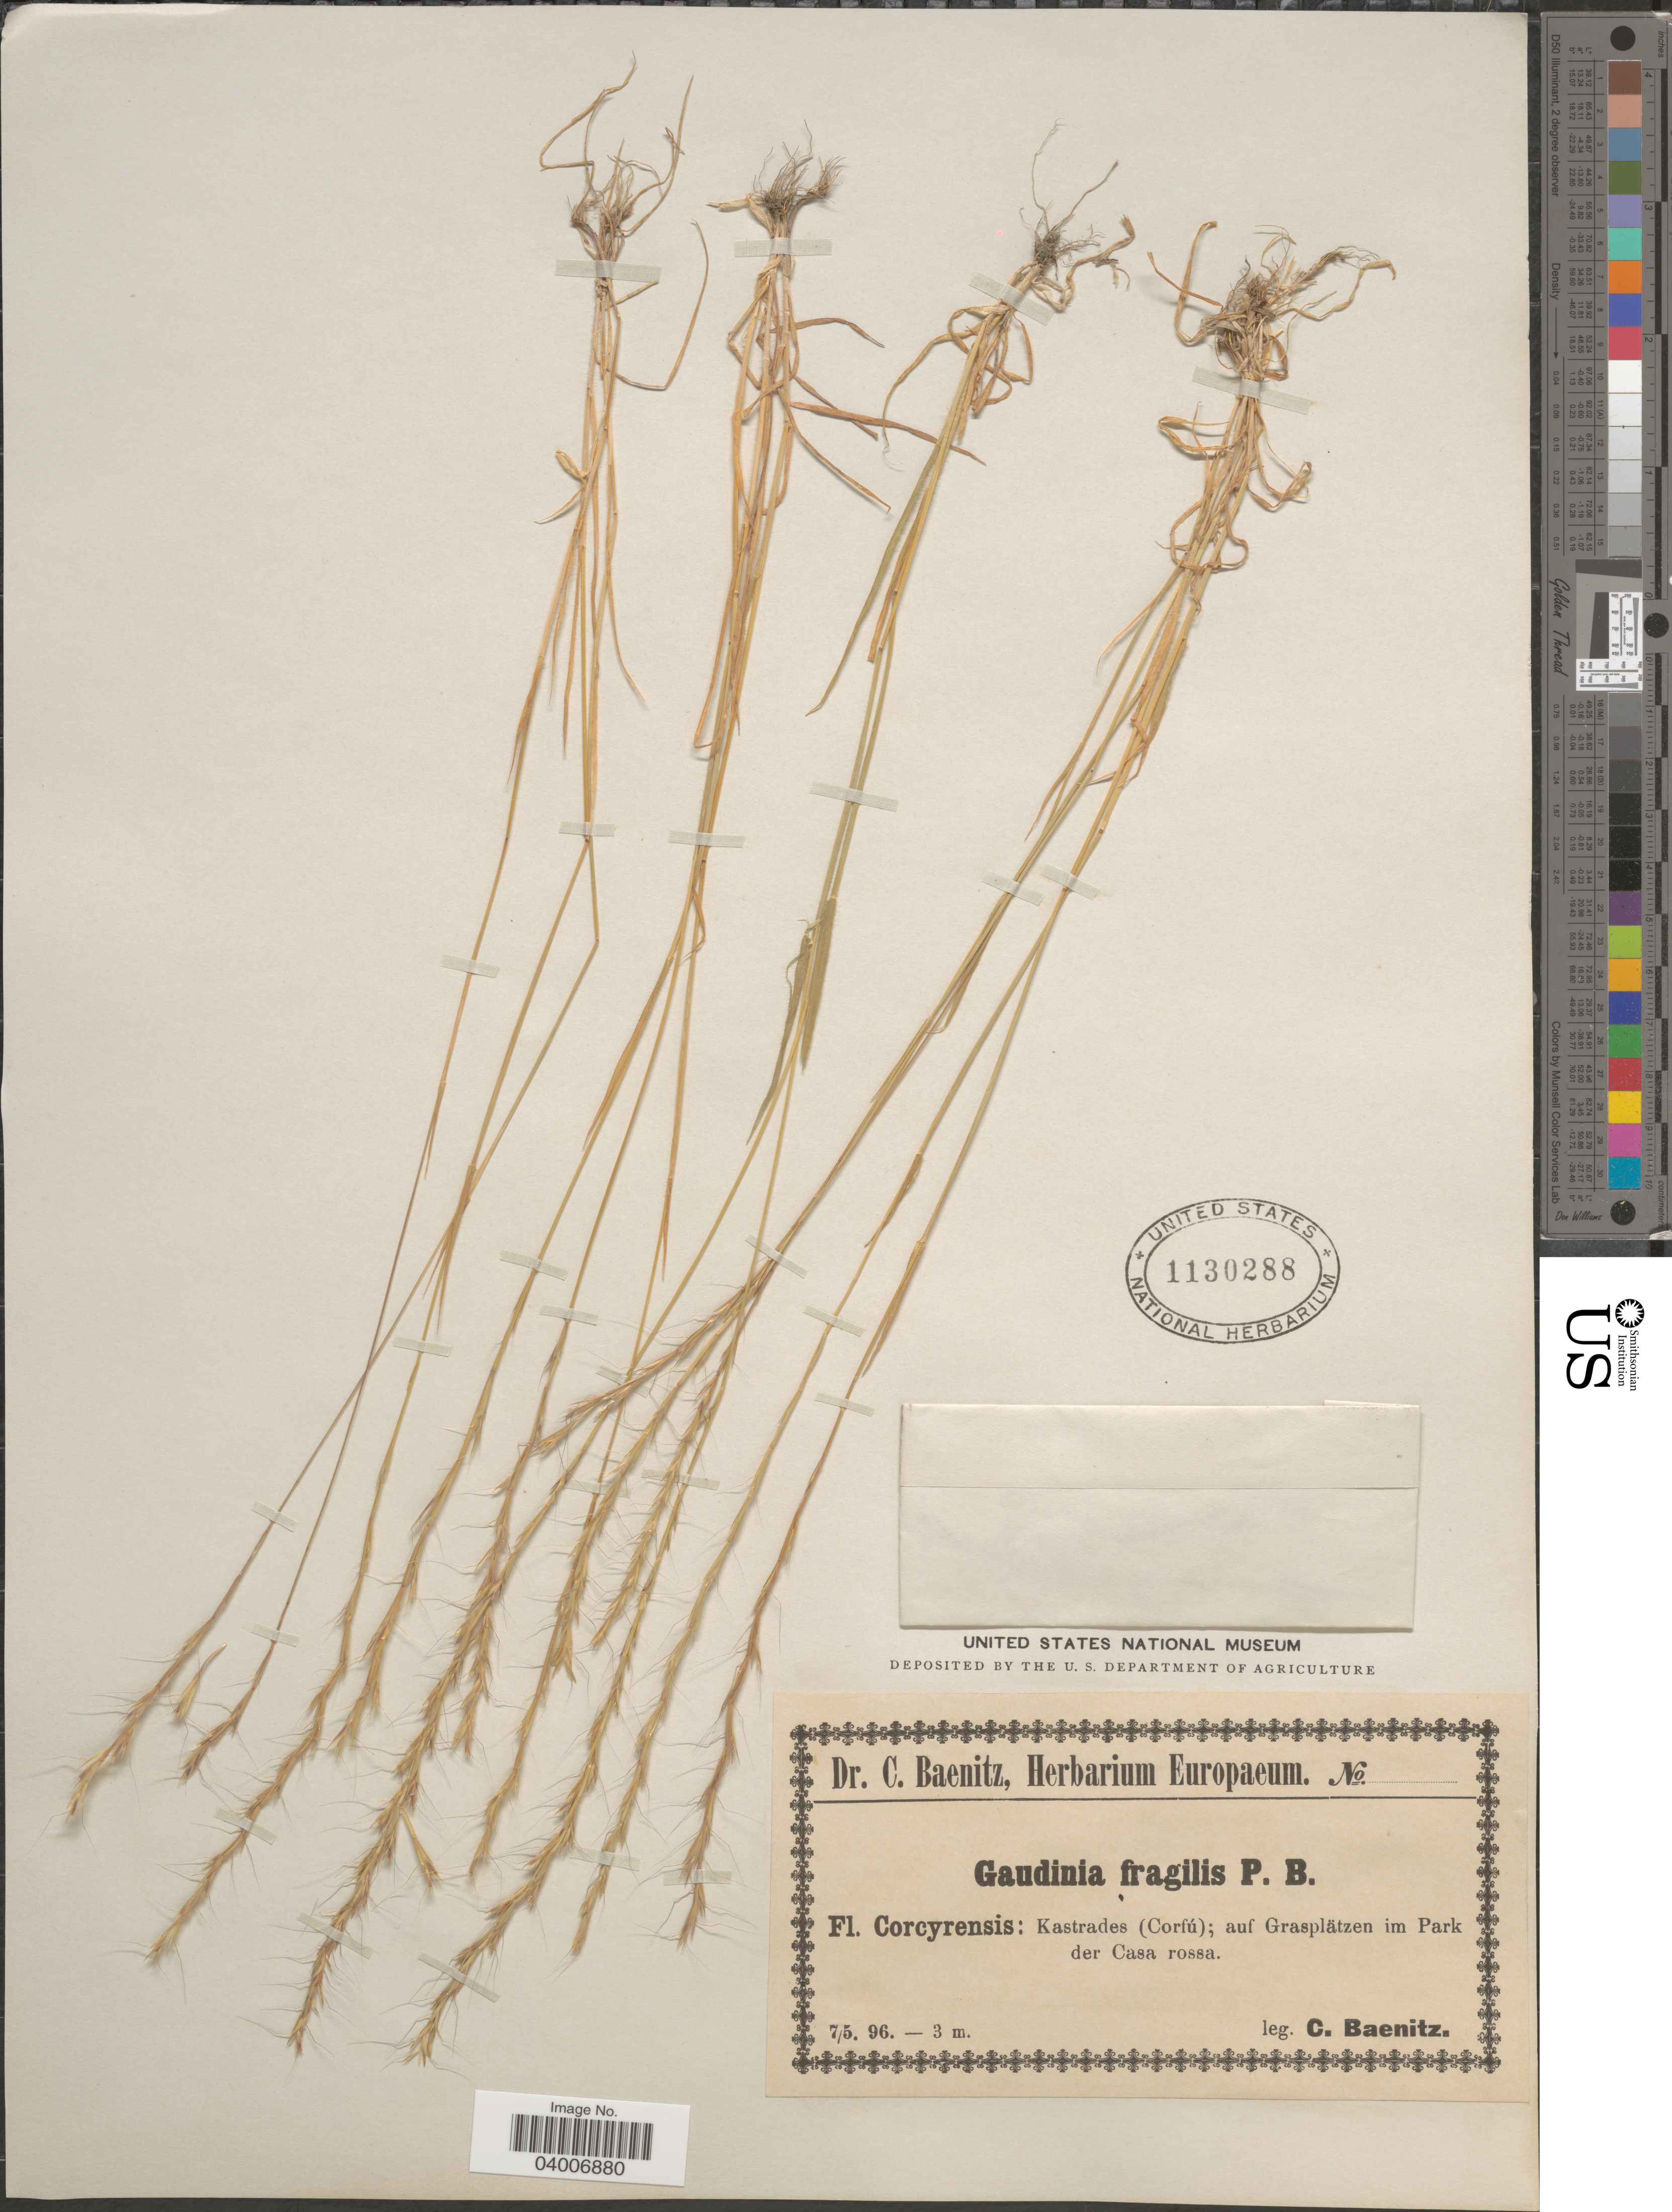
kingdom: Plantae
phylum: Tracheophyta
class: Liliopsida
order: Poales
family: Poaceae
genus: Gaudinia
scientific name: Gaudinia fragilis var. fragilis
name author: (L.) P. Beauv.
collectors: C. G. Baenitz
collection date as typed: Transcribed d/m/y: 7/5/96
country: Greece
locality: Corcyrensis: Kastrades (Corfú); auf Grasplätzen im Park der Casa rossa.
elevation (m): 3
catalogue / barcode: US 1130288